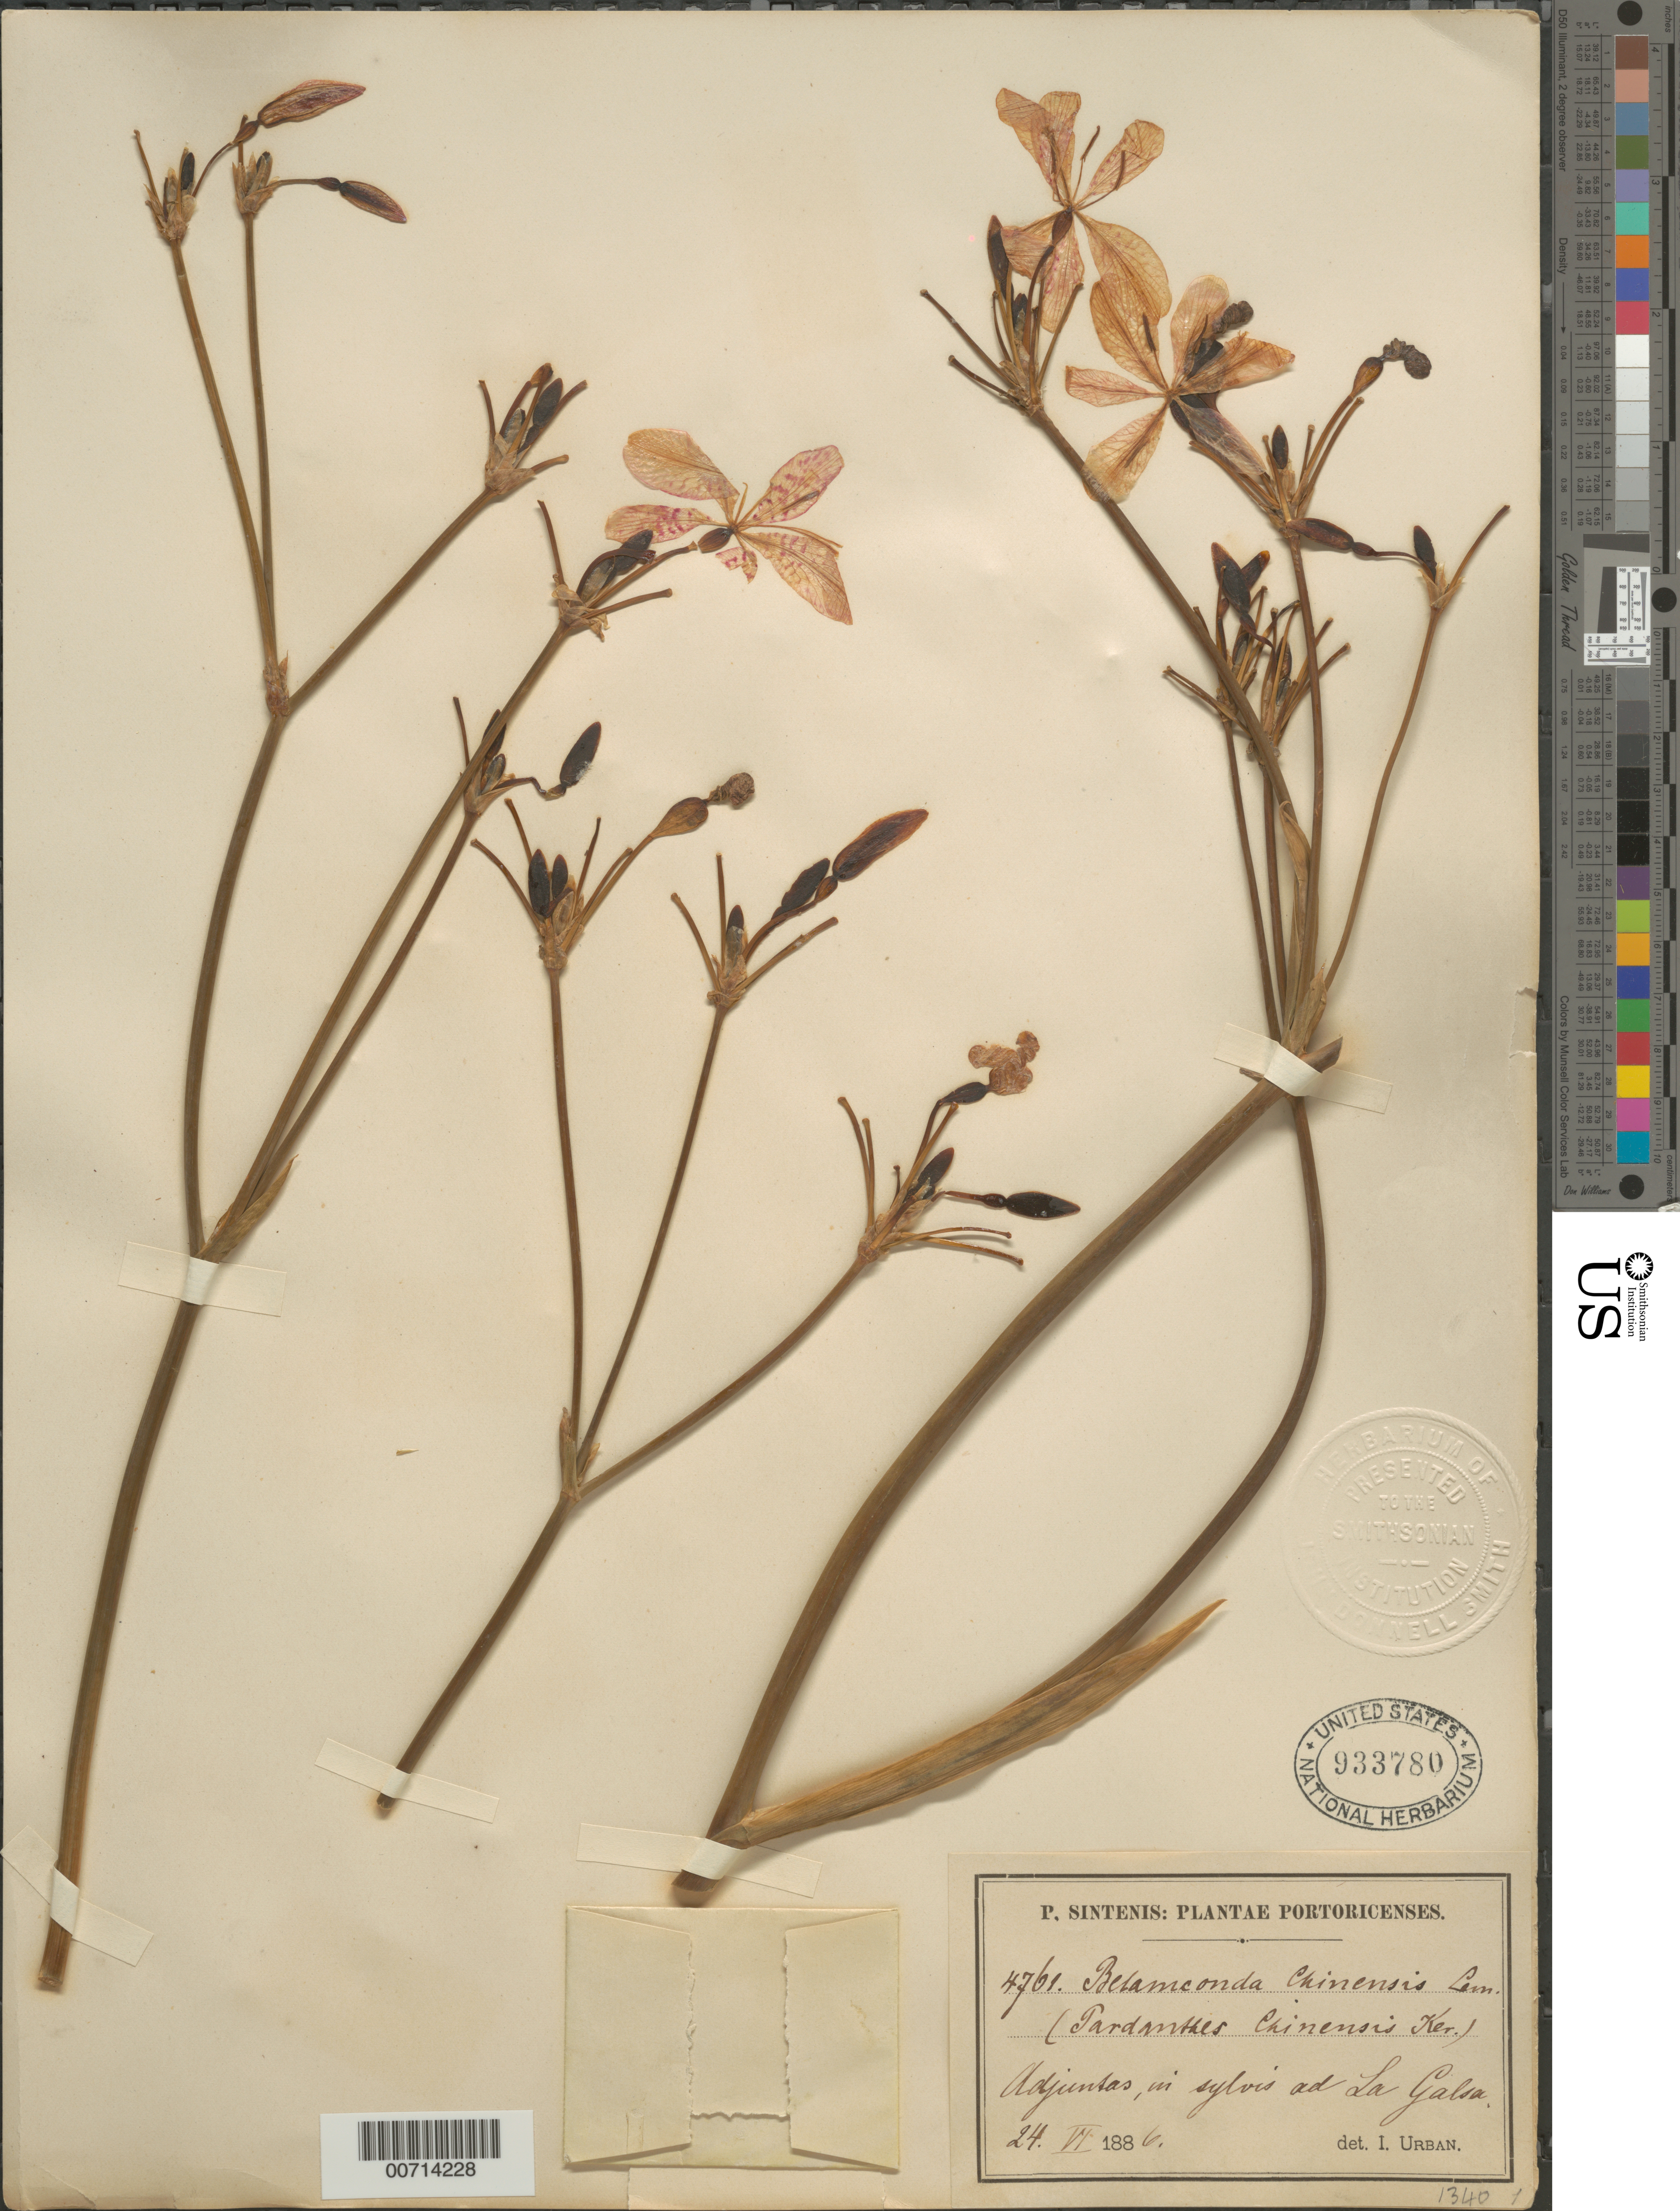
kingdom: Plantae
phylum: Tracheophyta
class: Liliopsida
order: Asparagales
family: Iridaceae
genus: Iris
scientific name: Iris domestica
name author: (L.) Goldblatt & Mabb.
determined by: Urban, Ignatz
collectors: P. Sintenis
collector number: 4761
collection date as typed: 24 Jun 1886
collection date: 1886-06-24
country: Puerto Rico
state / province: Adjuntas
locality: Cerro Garzas? [Adjuntas, ad La Garzas]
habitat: In sylvis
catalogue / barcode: US 933780